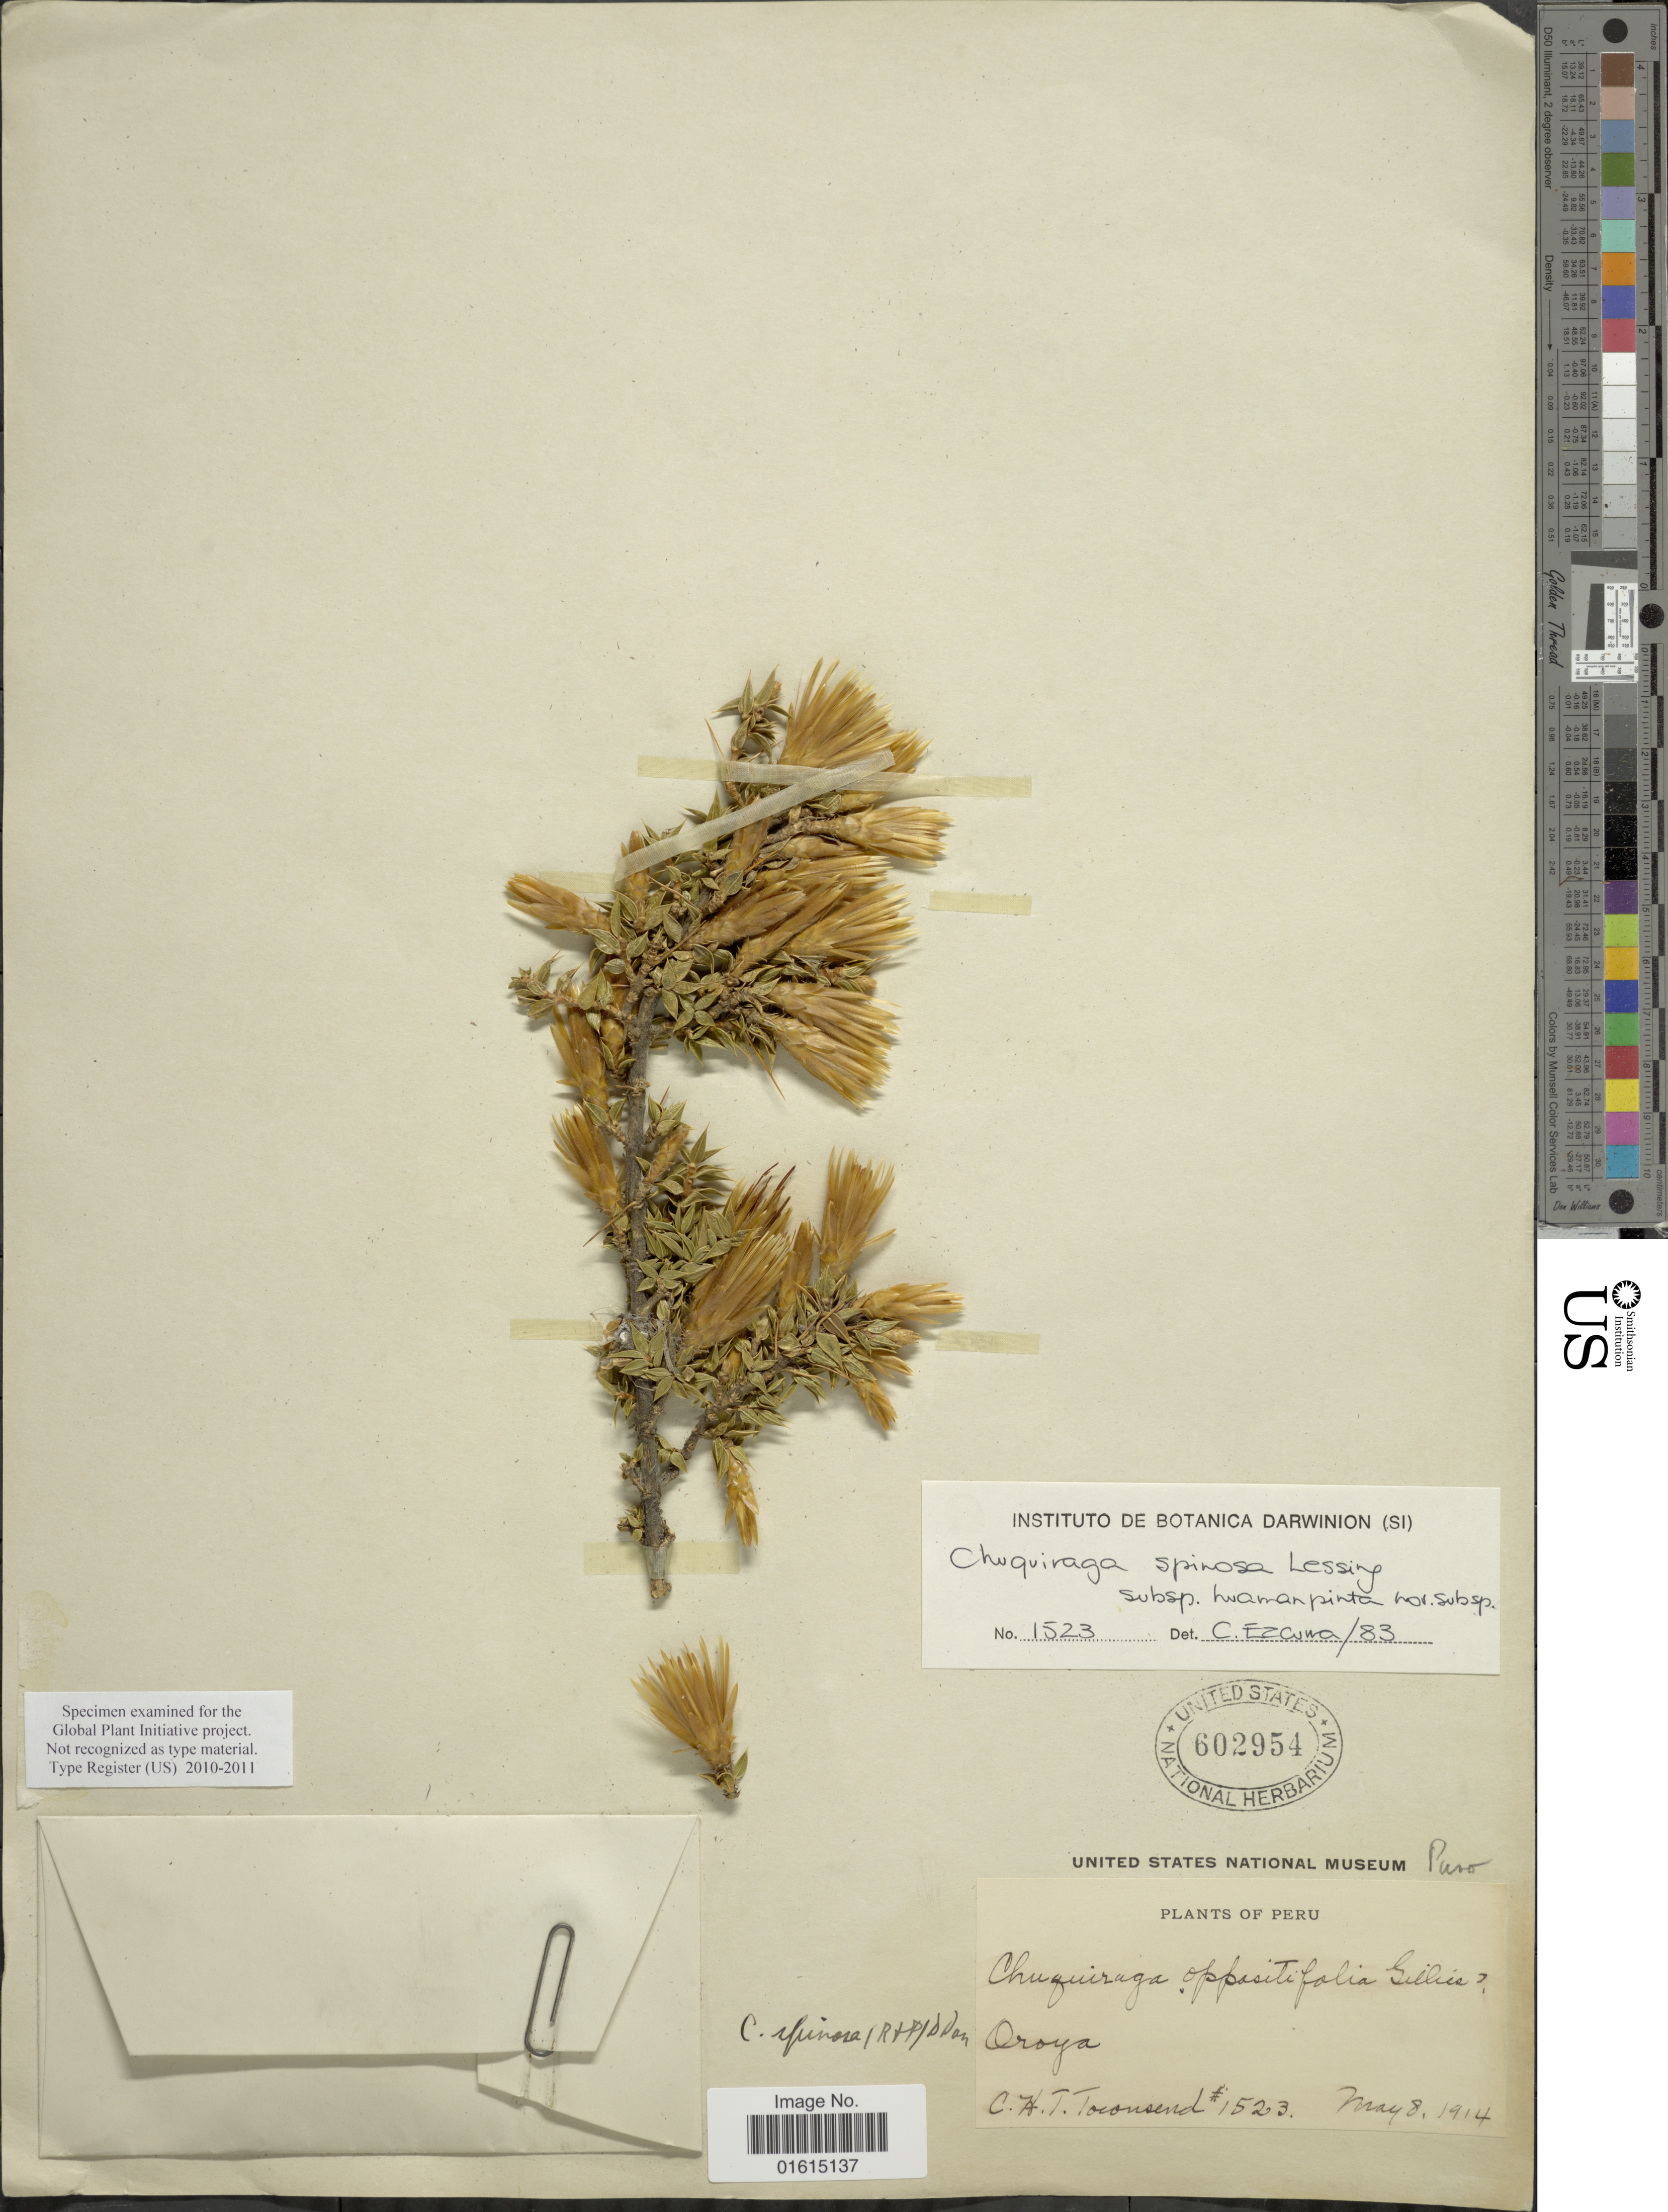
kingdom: Plantae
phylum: Tracheophyta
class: Magnoliopsida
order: Asterales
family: Asteraceae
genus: Chuquiraga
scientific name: Chuquiraga spinosa subsp. huamanpinta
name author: C. Ezcurra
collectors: C. H. T. Townsend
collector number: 1523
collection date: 1914-05-08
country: Peru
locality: Oroya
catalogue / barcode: US 602954